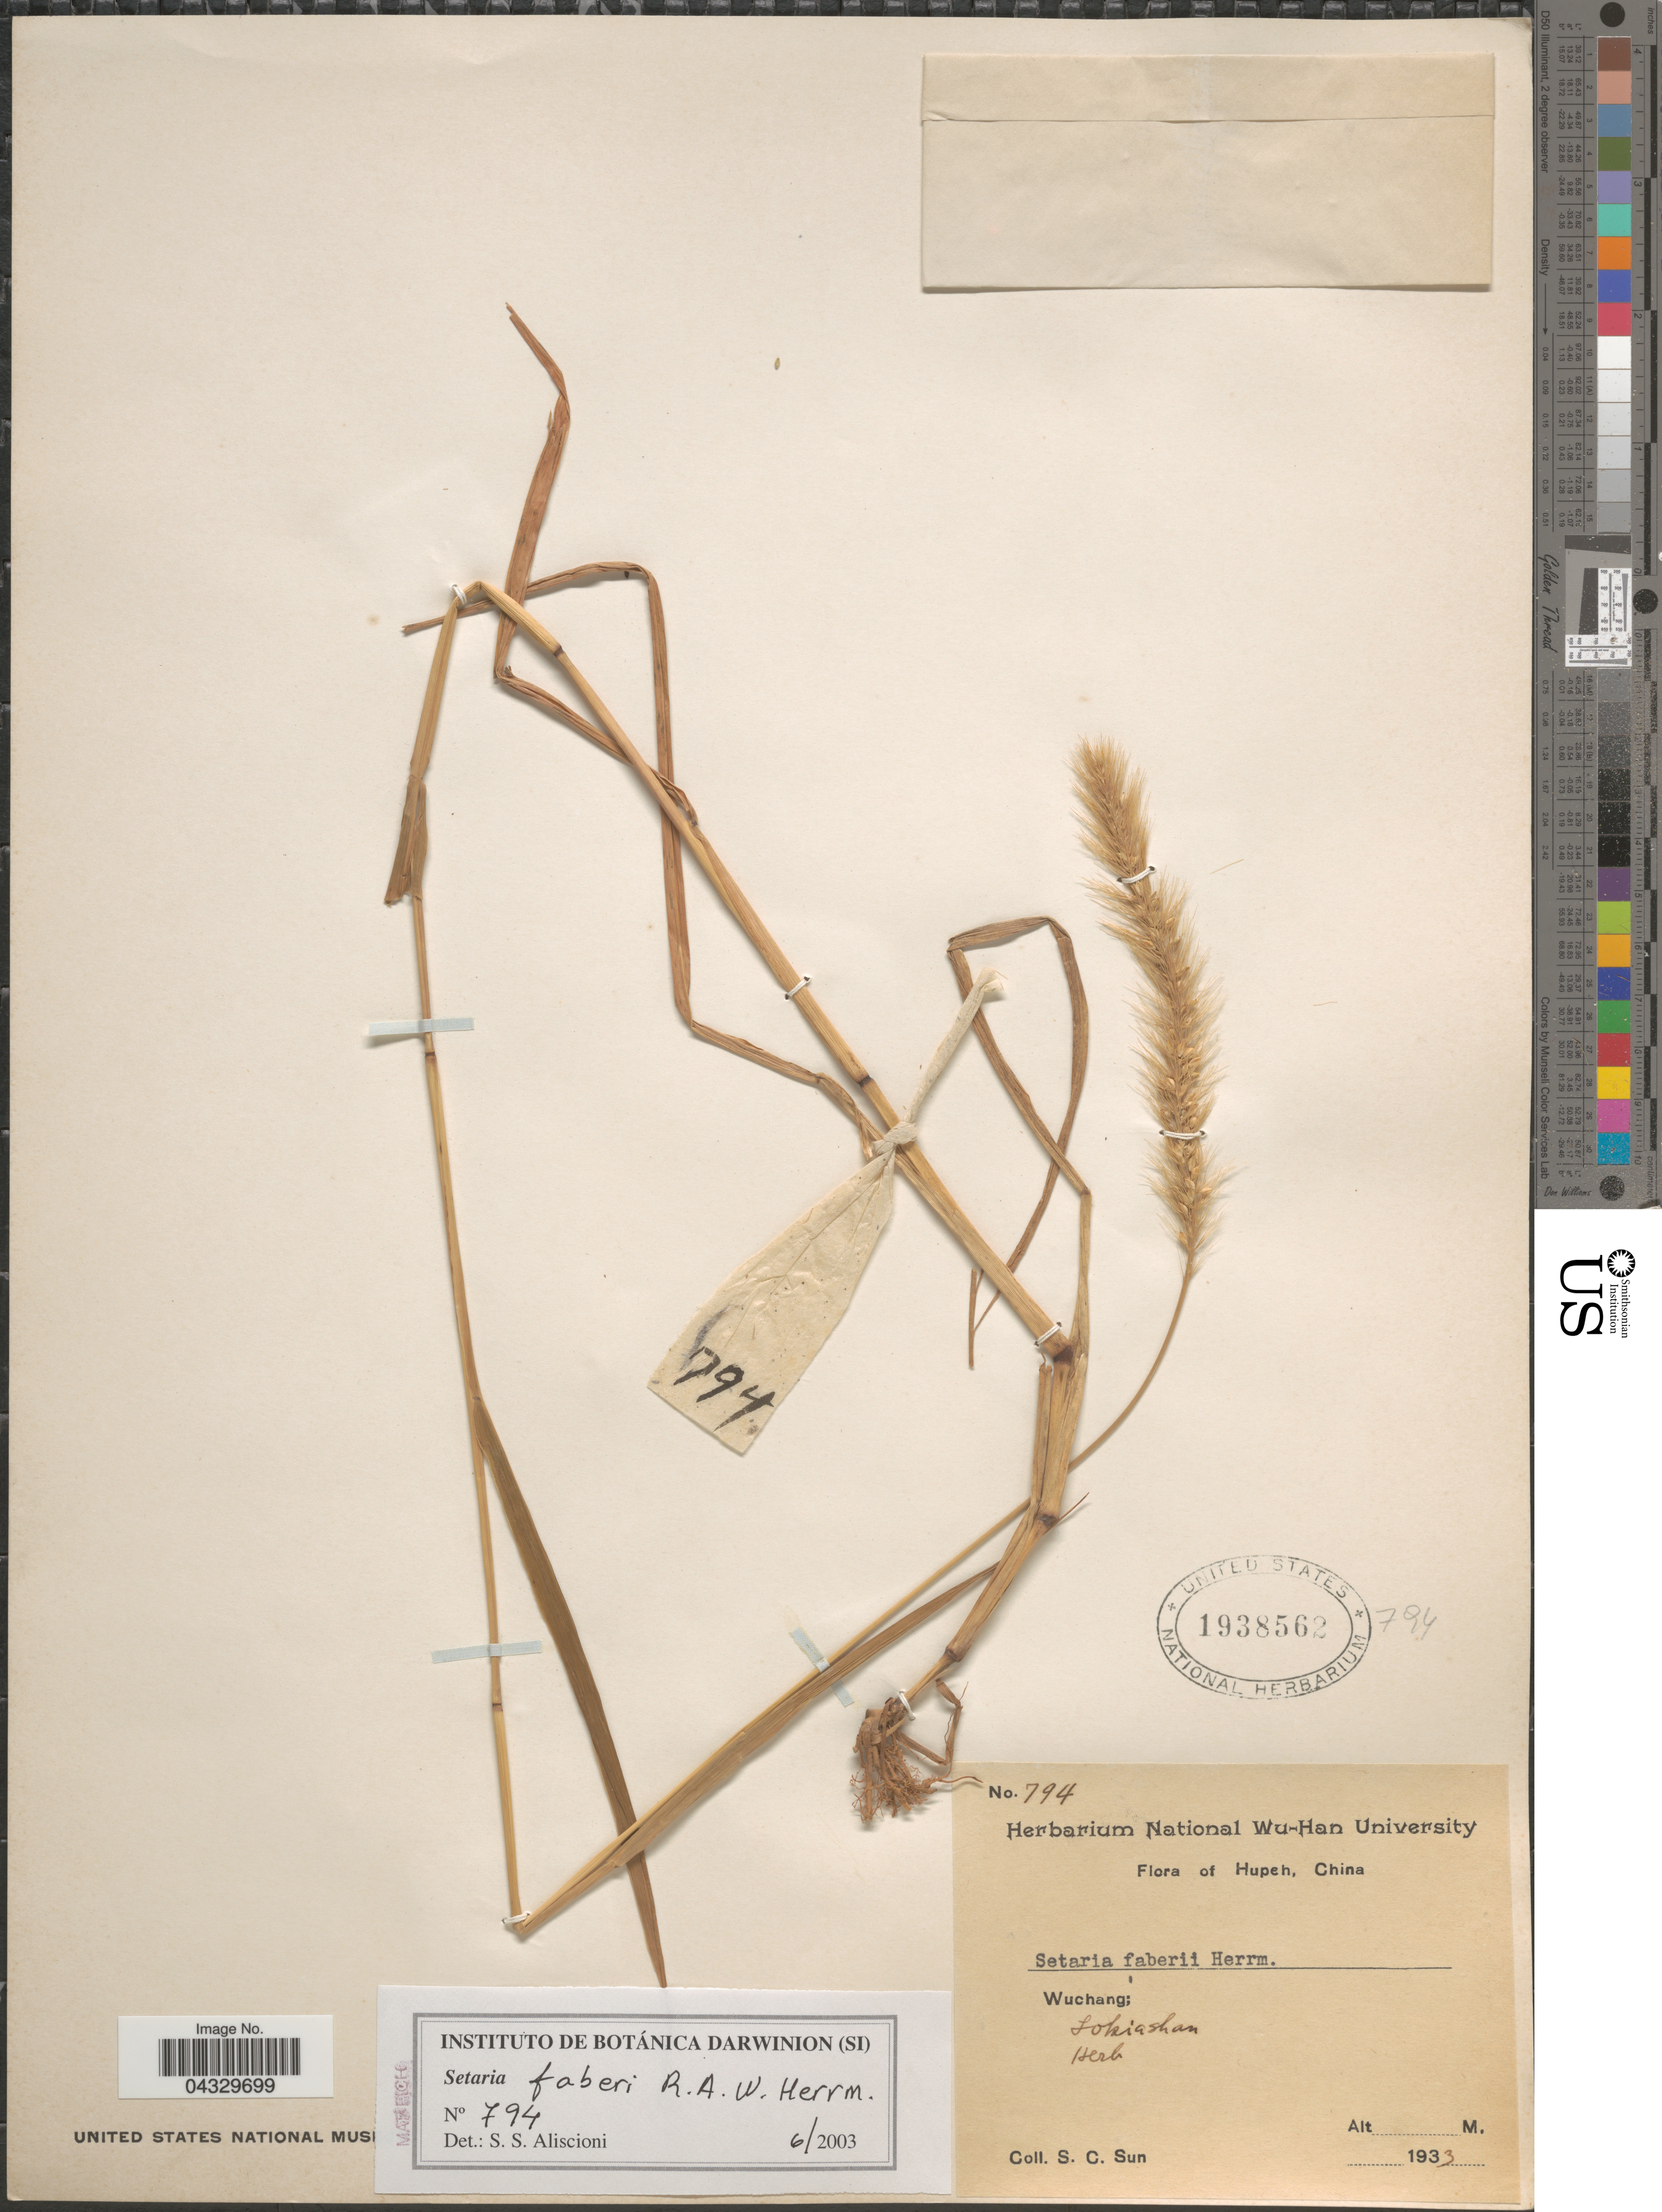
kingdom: Plantae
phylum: Tracheophyta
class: Liliopsida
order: Poales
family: Poaceae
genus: Setaria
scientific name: Setaria faberi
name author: R.A.W. Herrm.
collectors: S. C. Sun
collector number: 794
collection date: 1933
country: China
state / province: Hubei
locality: Hupeh. Wuchang; Lokiashan.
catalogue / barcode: US 1938562